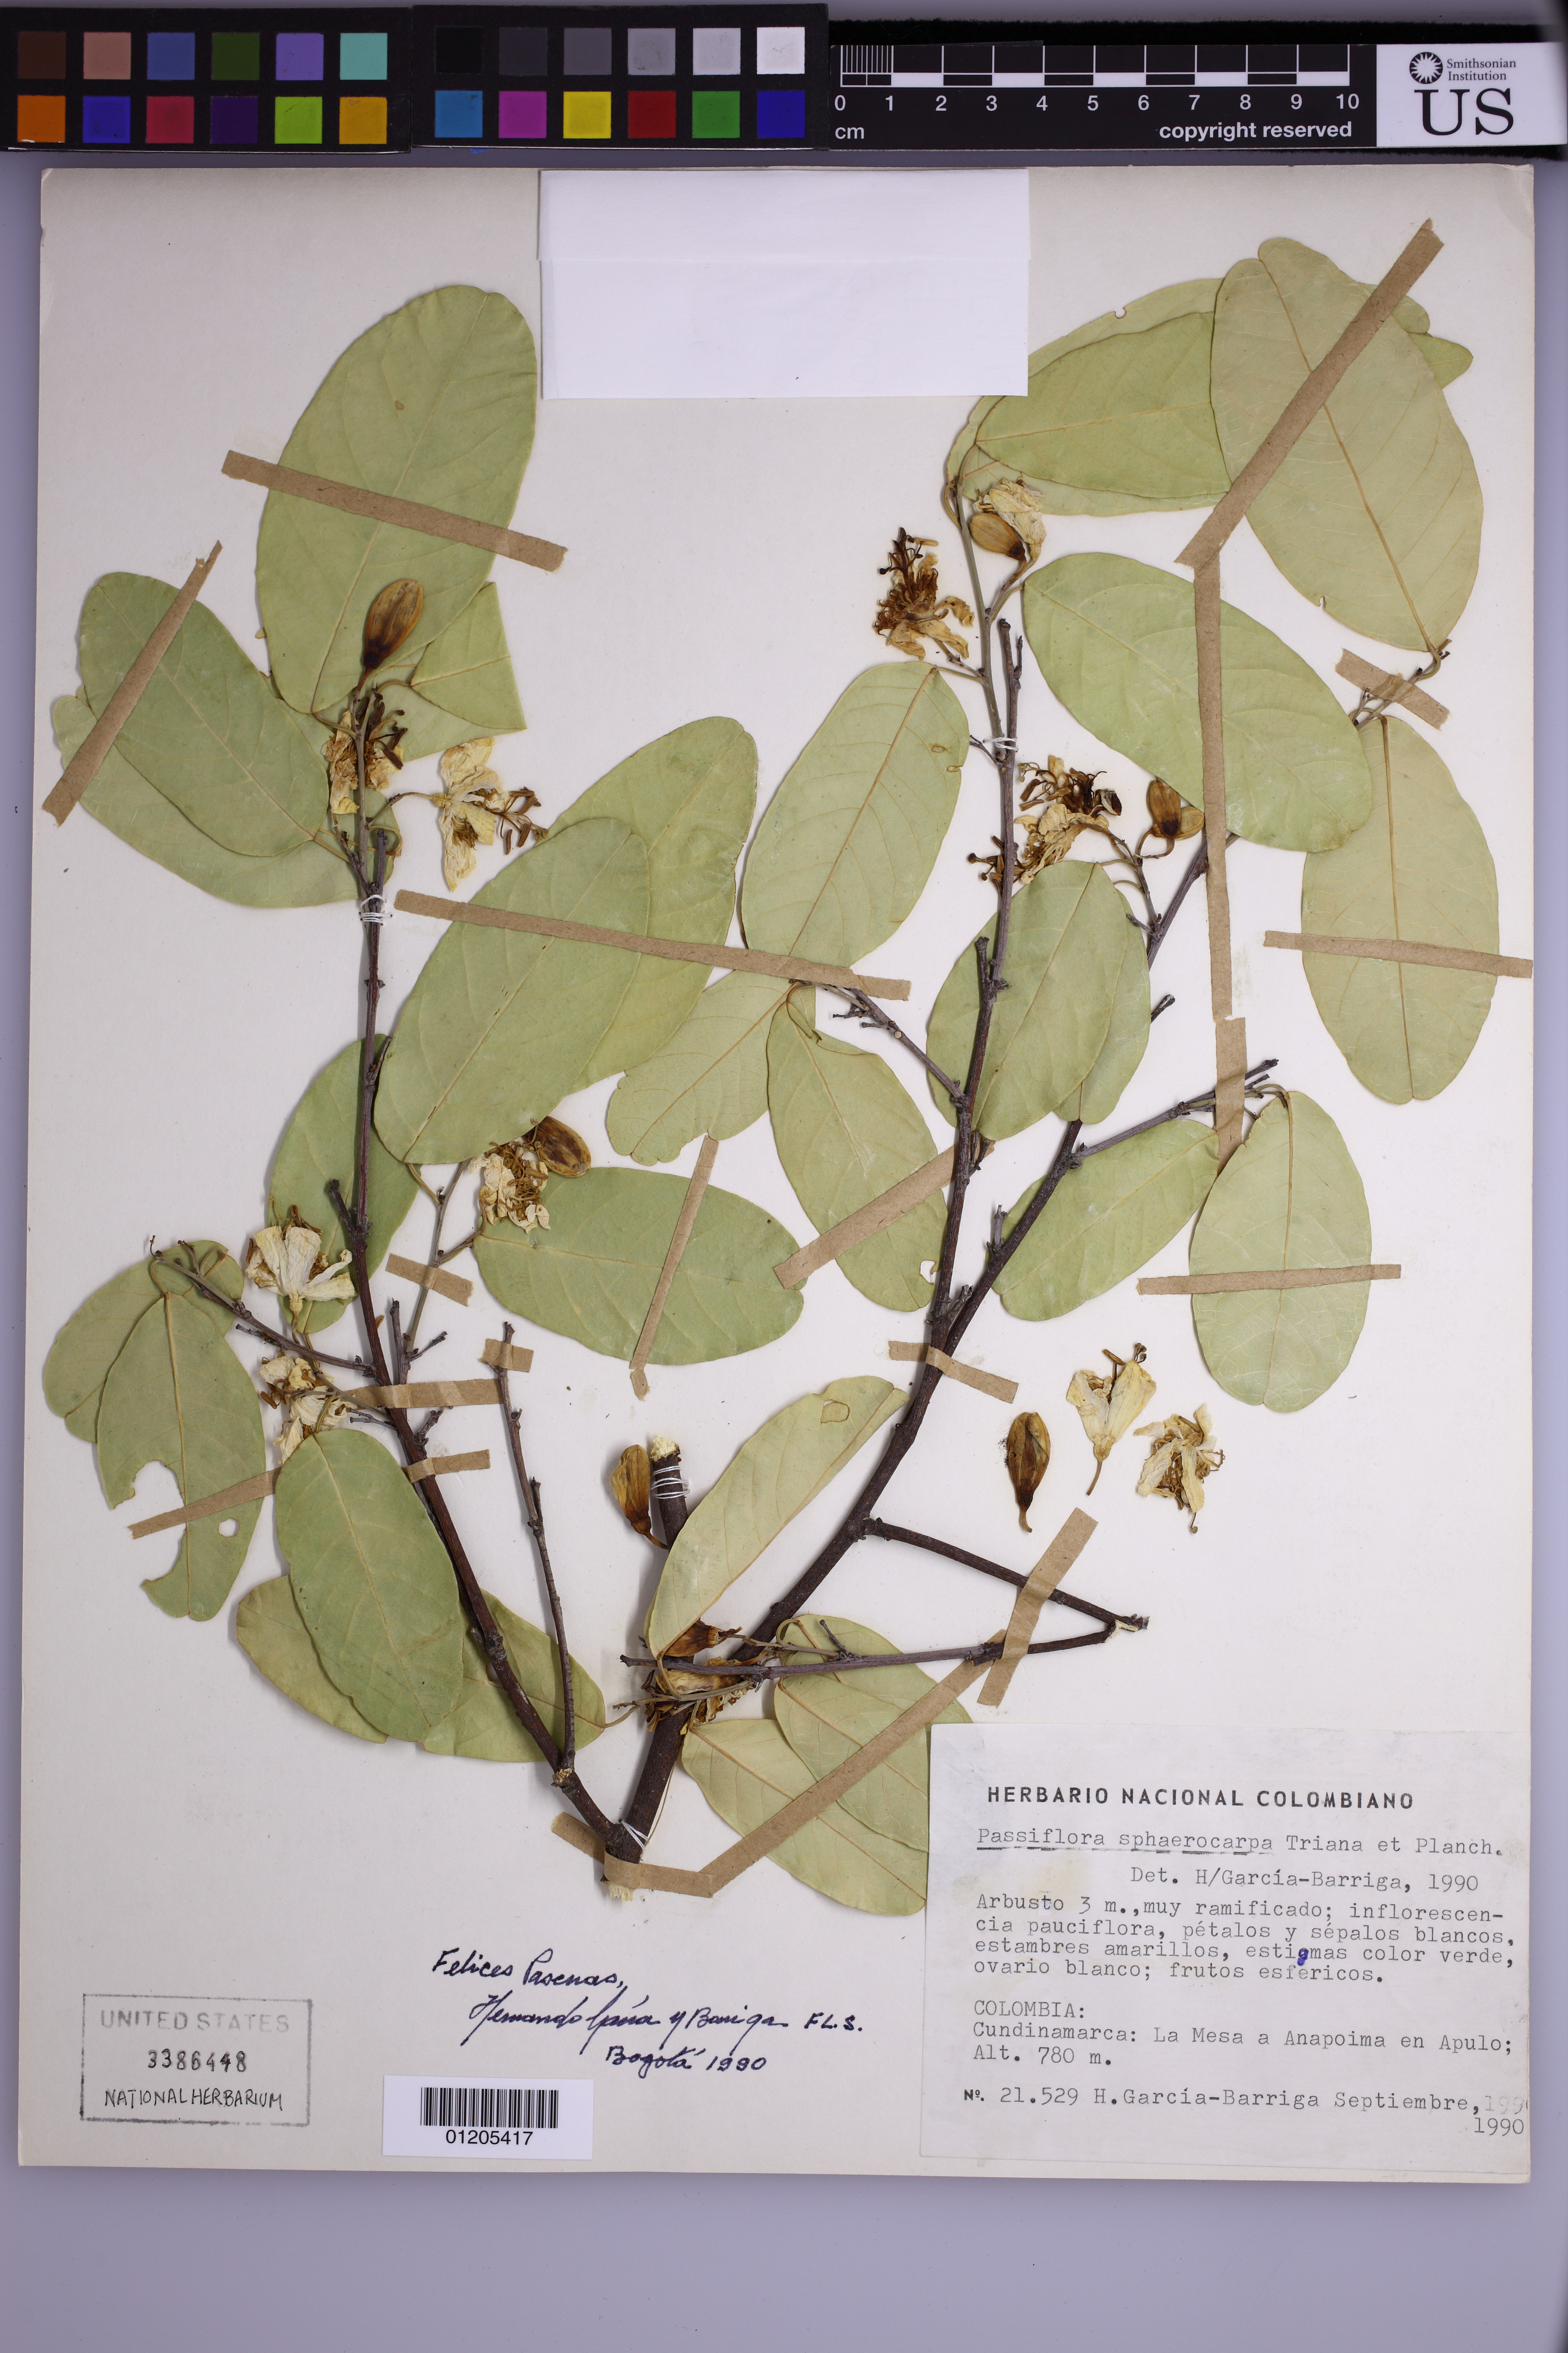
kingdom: Plantae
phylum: Tracheophyta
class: Magnoliopsida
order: Malpighiales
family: Passifloraceae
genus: Passiflora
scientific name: Passiflora sphaerocarpa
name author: Triana & Planch.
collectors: H. García Barriga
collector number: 21529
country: Colombia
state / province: Cundinamarca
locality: La Mesa a Anapoima en Apulo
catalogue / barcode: US 3386448